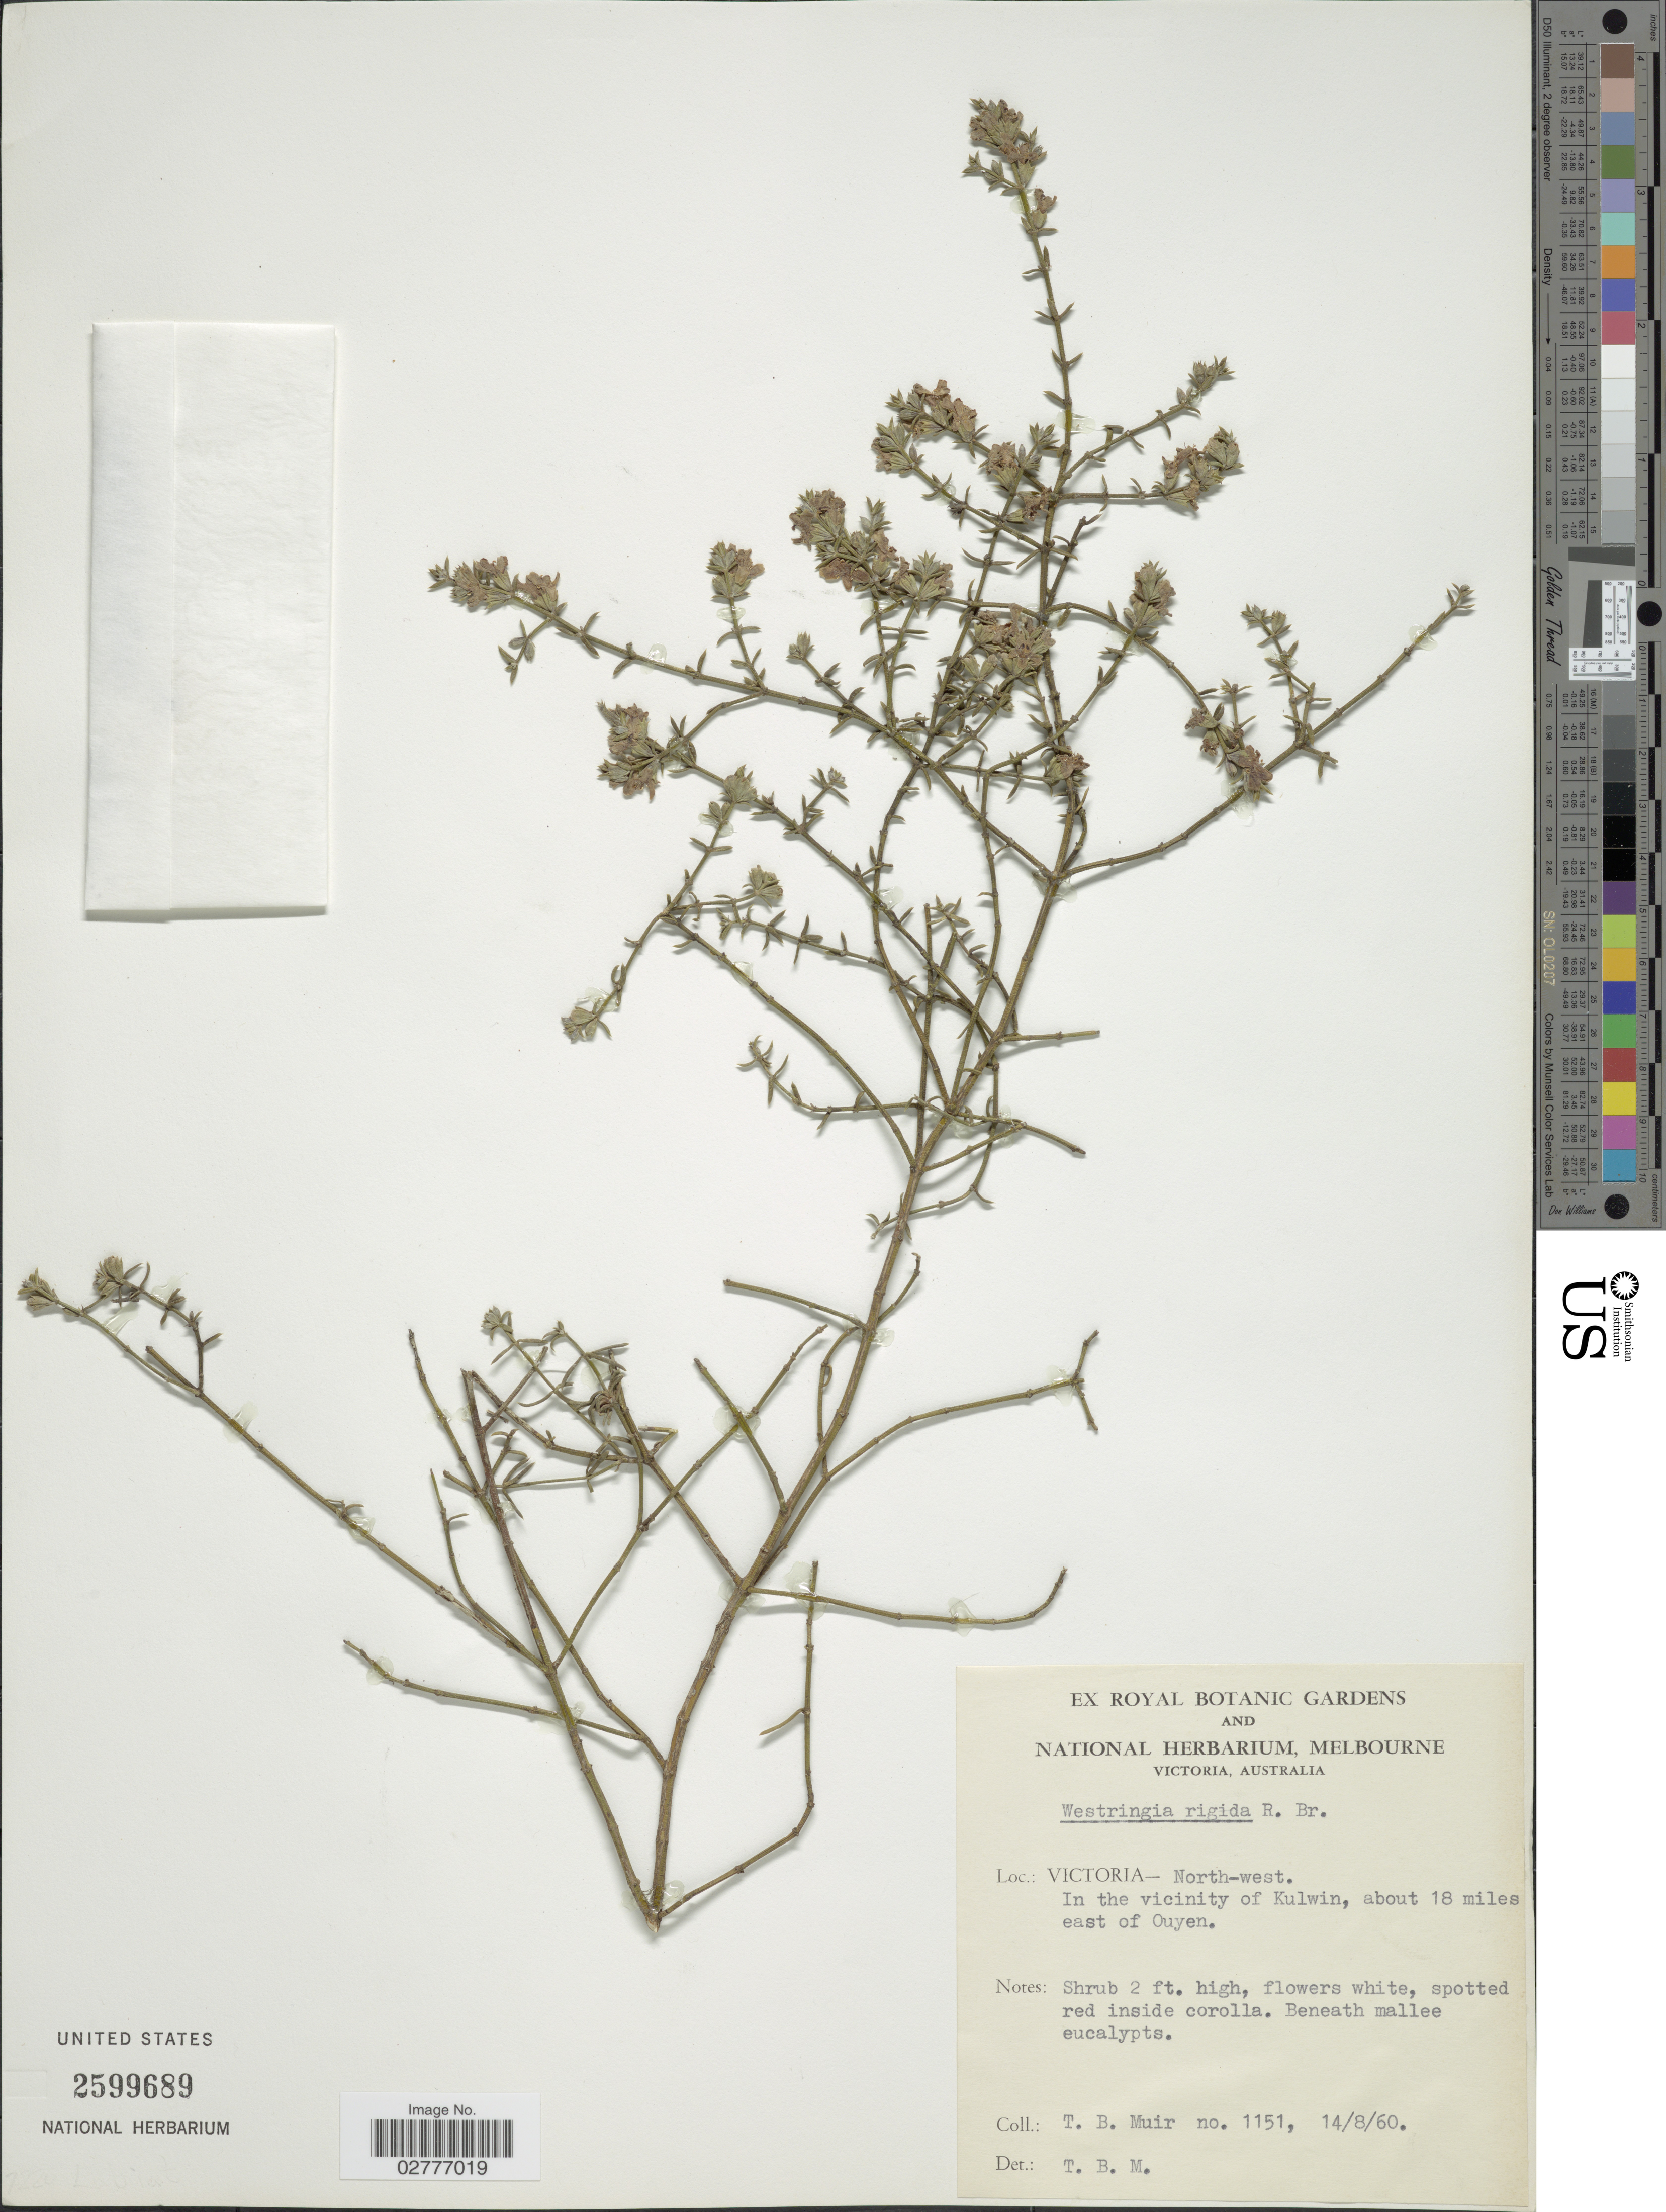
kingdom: Plantae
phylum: Tracheophyta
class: Magnoliopsida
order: Lamiales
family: Lamiaceae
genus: Westringia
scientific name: Westringia rigida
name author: R. Br.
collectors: T. Muir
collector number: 1151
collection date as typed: Transcribed d/m/y: 14/8/60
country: Australia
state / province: Victoria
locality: Victoria- North-west. In the vicinity of Kulwin, about 18 miles east of Ouyen.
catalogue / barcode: US 2599689